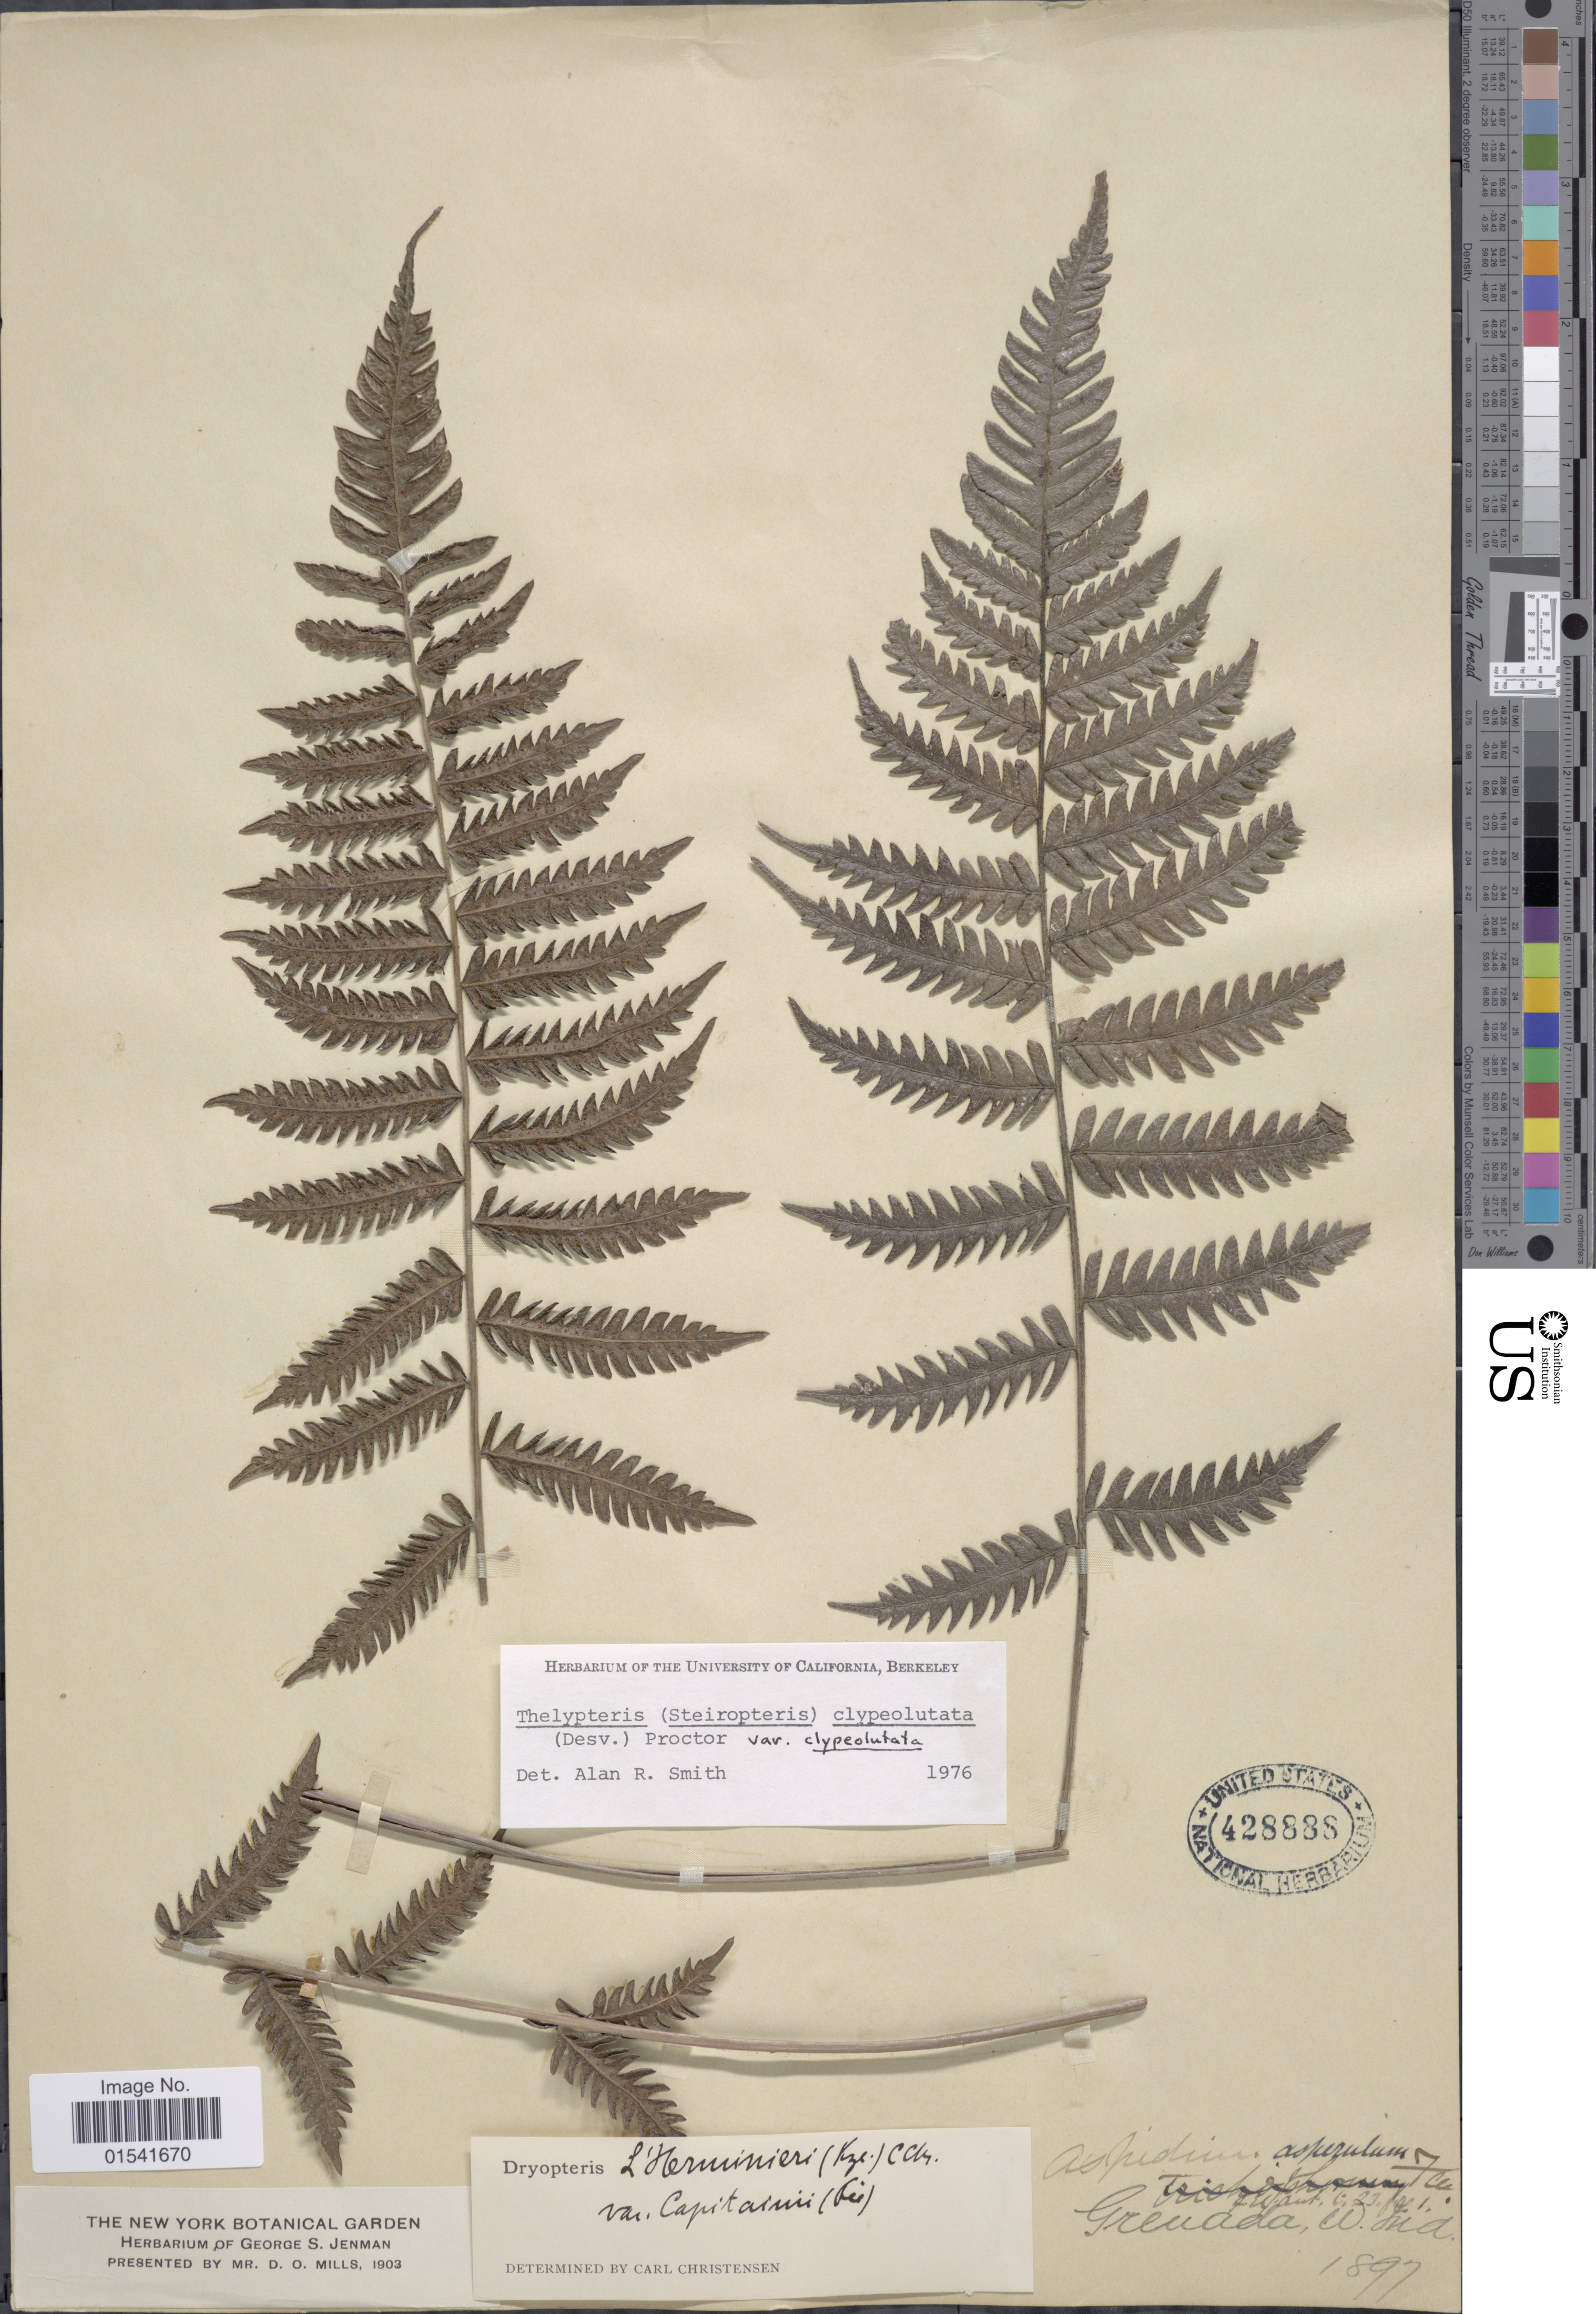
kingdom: Plantae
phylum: Tracheophyta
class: Polypodiopsida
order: Polypodiales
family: Thelypteridaceae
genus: Steiropteris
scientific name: Steiropteris clypeolutata var. clypeolutata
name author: (Desv.) Pic. Serm.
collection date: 1897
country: Grenada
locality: W. Ind.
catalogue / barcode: US 428888